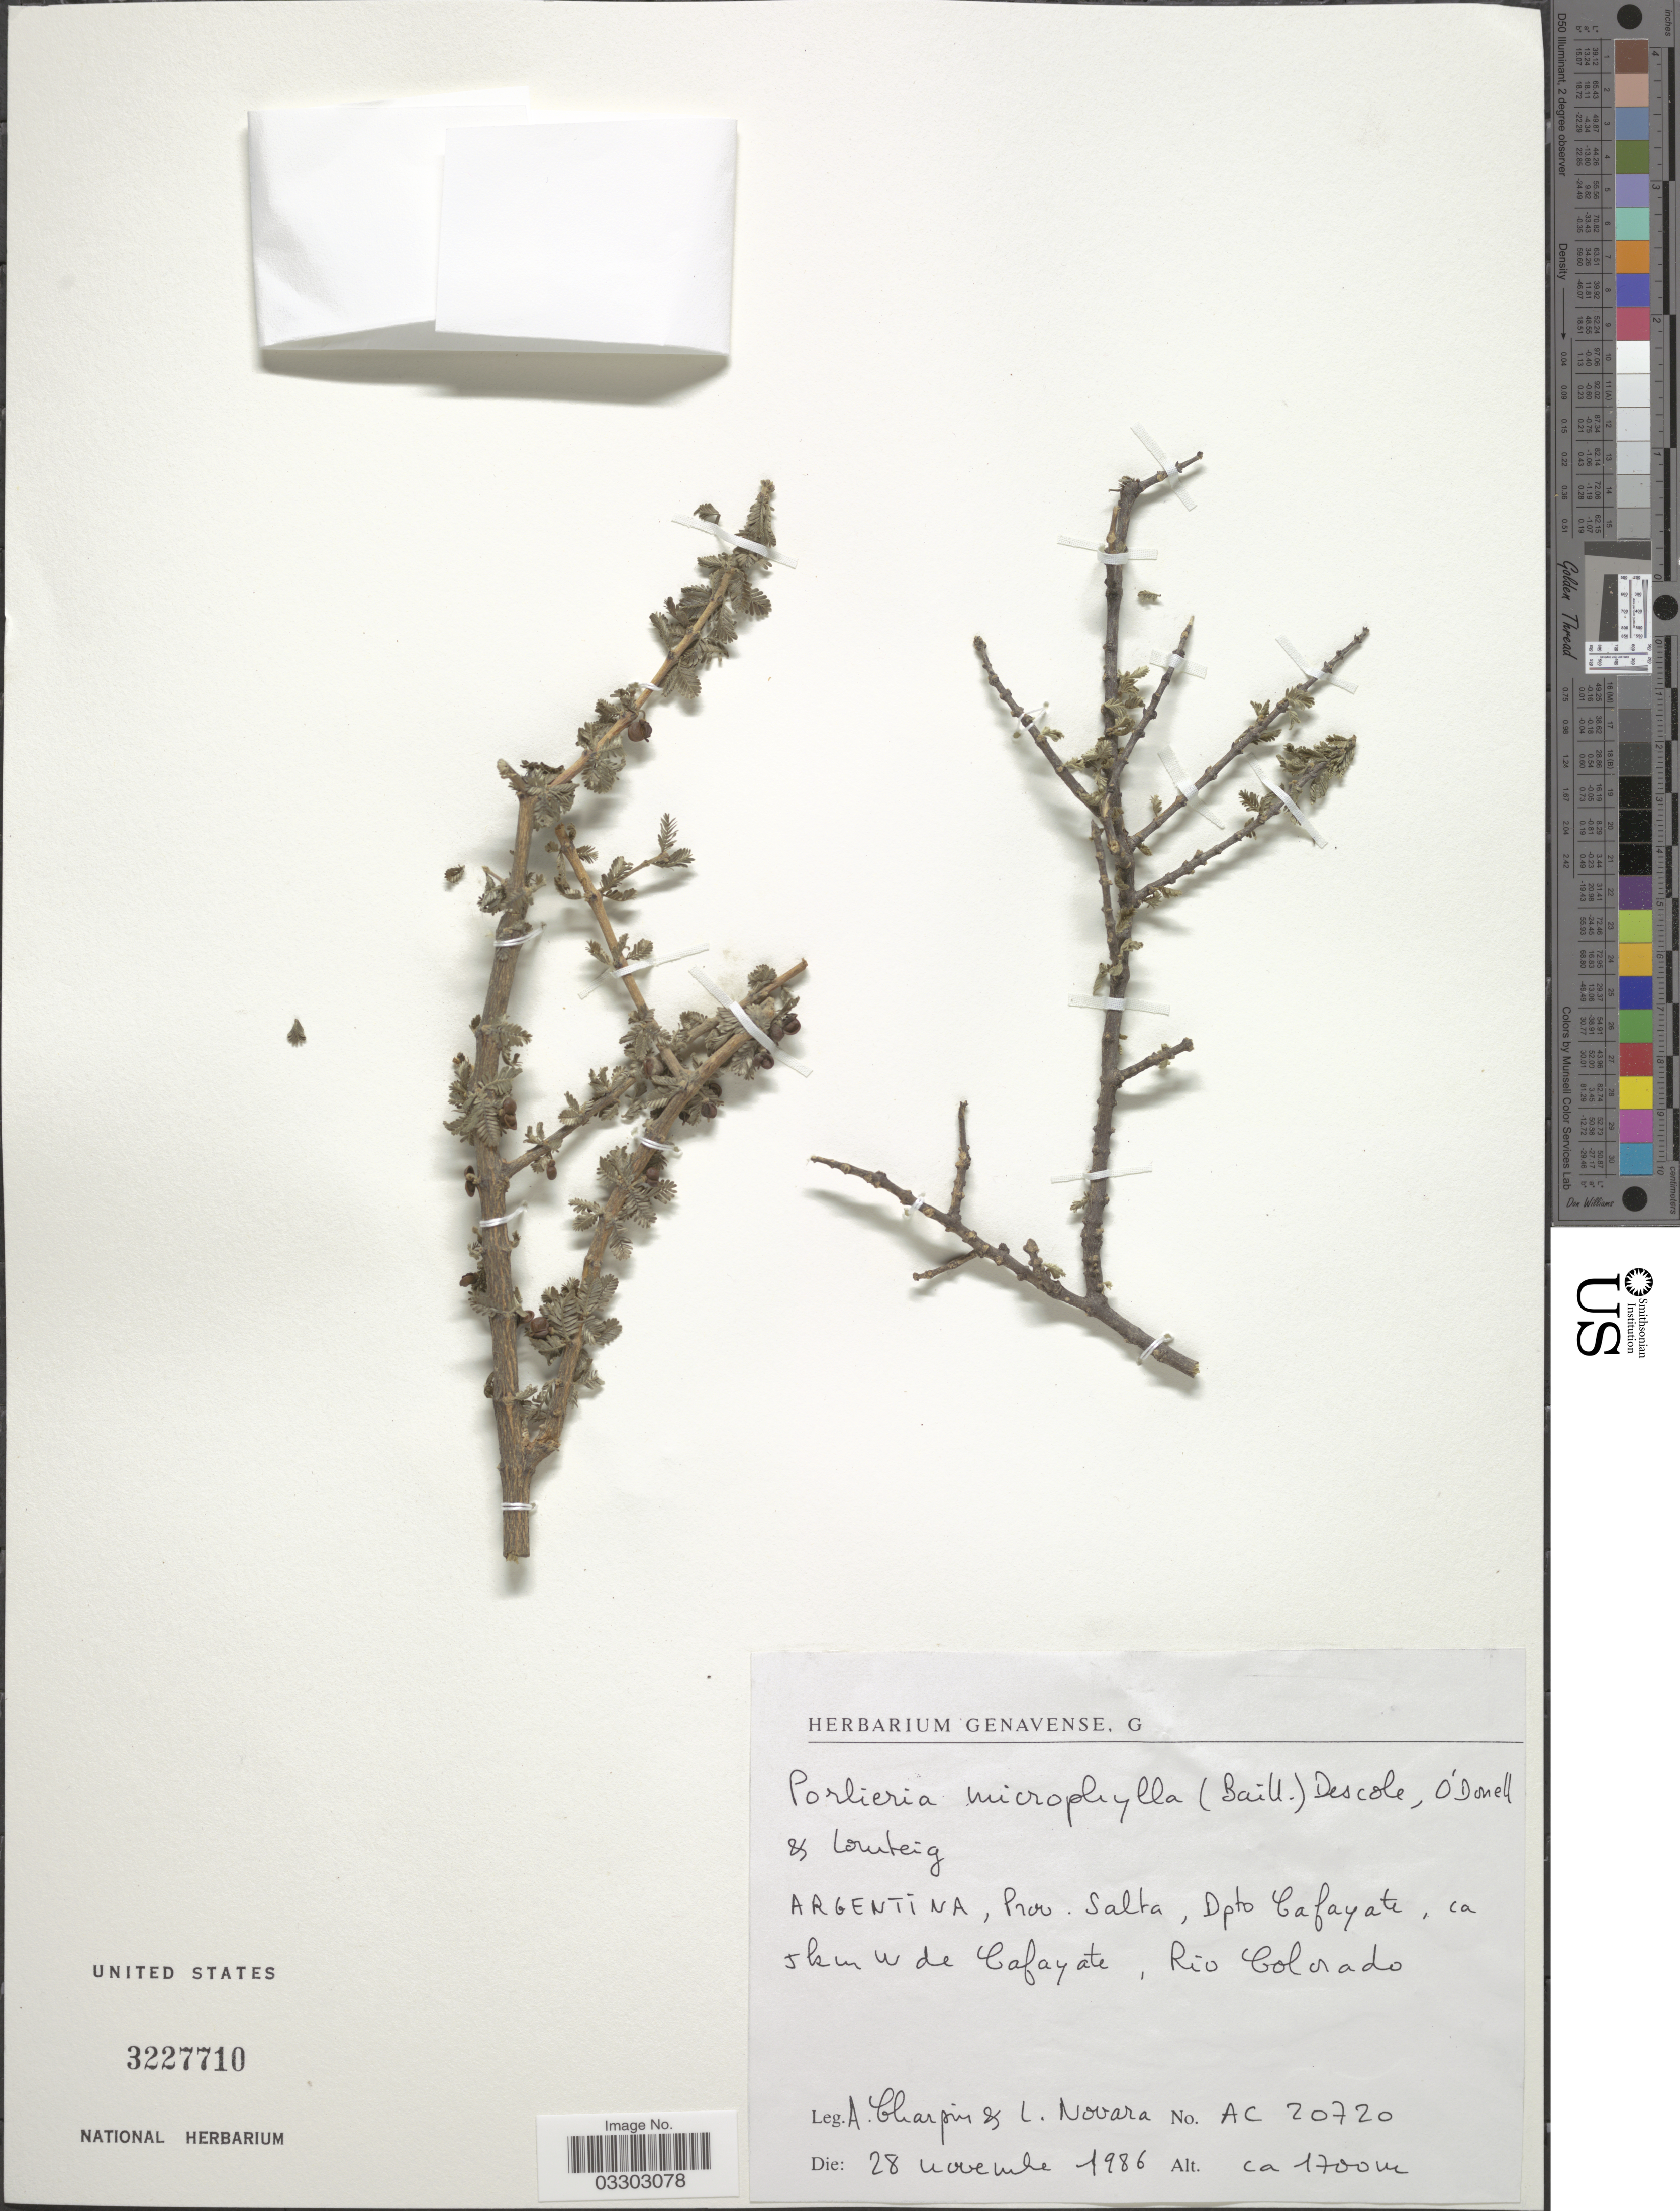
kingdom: Plantae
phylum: Tracheophyta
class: Magnoliopsida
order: Zygophyllales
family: Zygophyllaceae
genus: Porlieria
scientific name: Porlieria microphylla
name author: (Baill.) Descole et al.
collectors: A. Charpin & L. Novara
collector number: AC 20720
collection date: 1986-11-28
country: Argentina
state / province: Salta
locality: Dpto. Cafayate, ca 5 km W de Cafayate, Rio Colorado.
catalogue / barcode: US 3227710